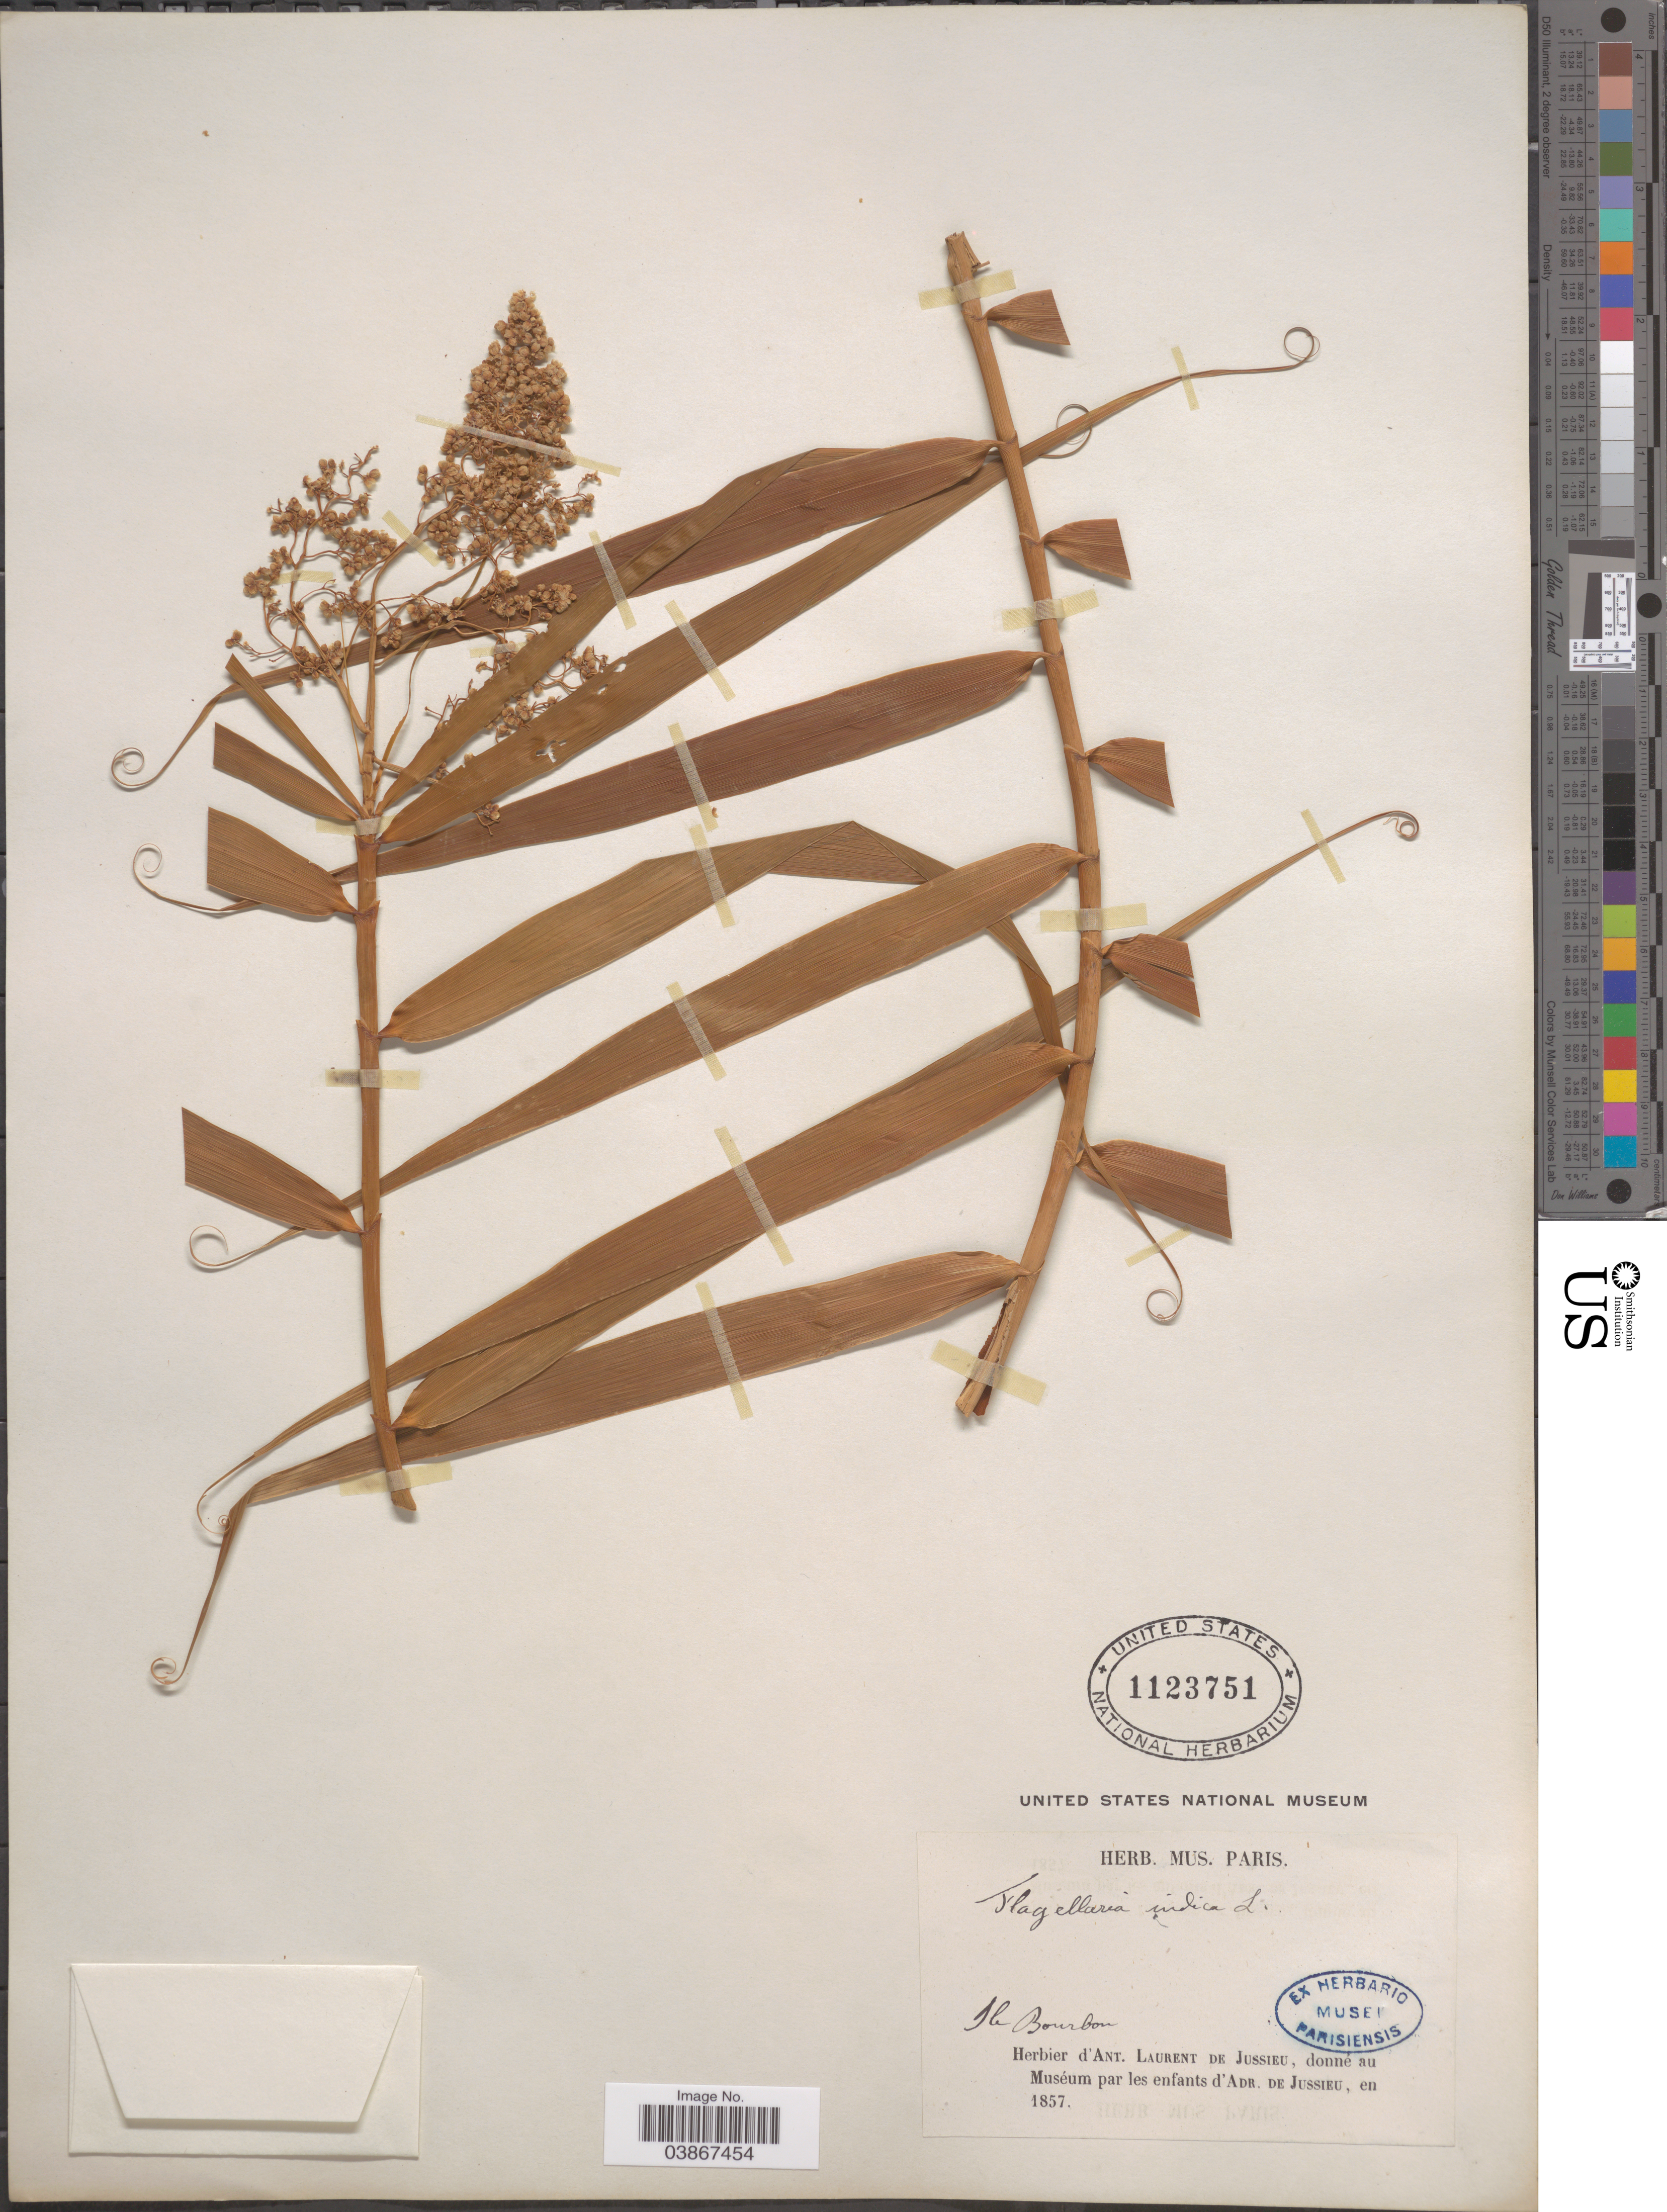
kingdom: Plantae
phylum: Tracheophyta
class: Liliopsida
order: Poales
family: Flagellariaceae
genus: Flagellaria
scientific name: Flagellaria indica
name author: L.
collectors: A. L. Jussieu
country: Réunion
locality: Ile Bourbon.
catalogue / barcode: US 1123751